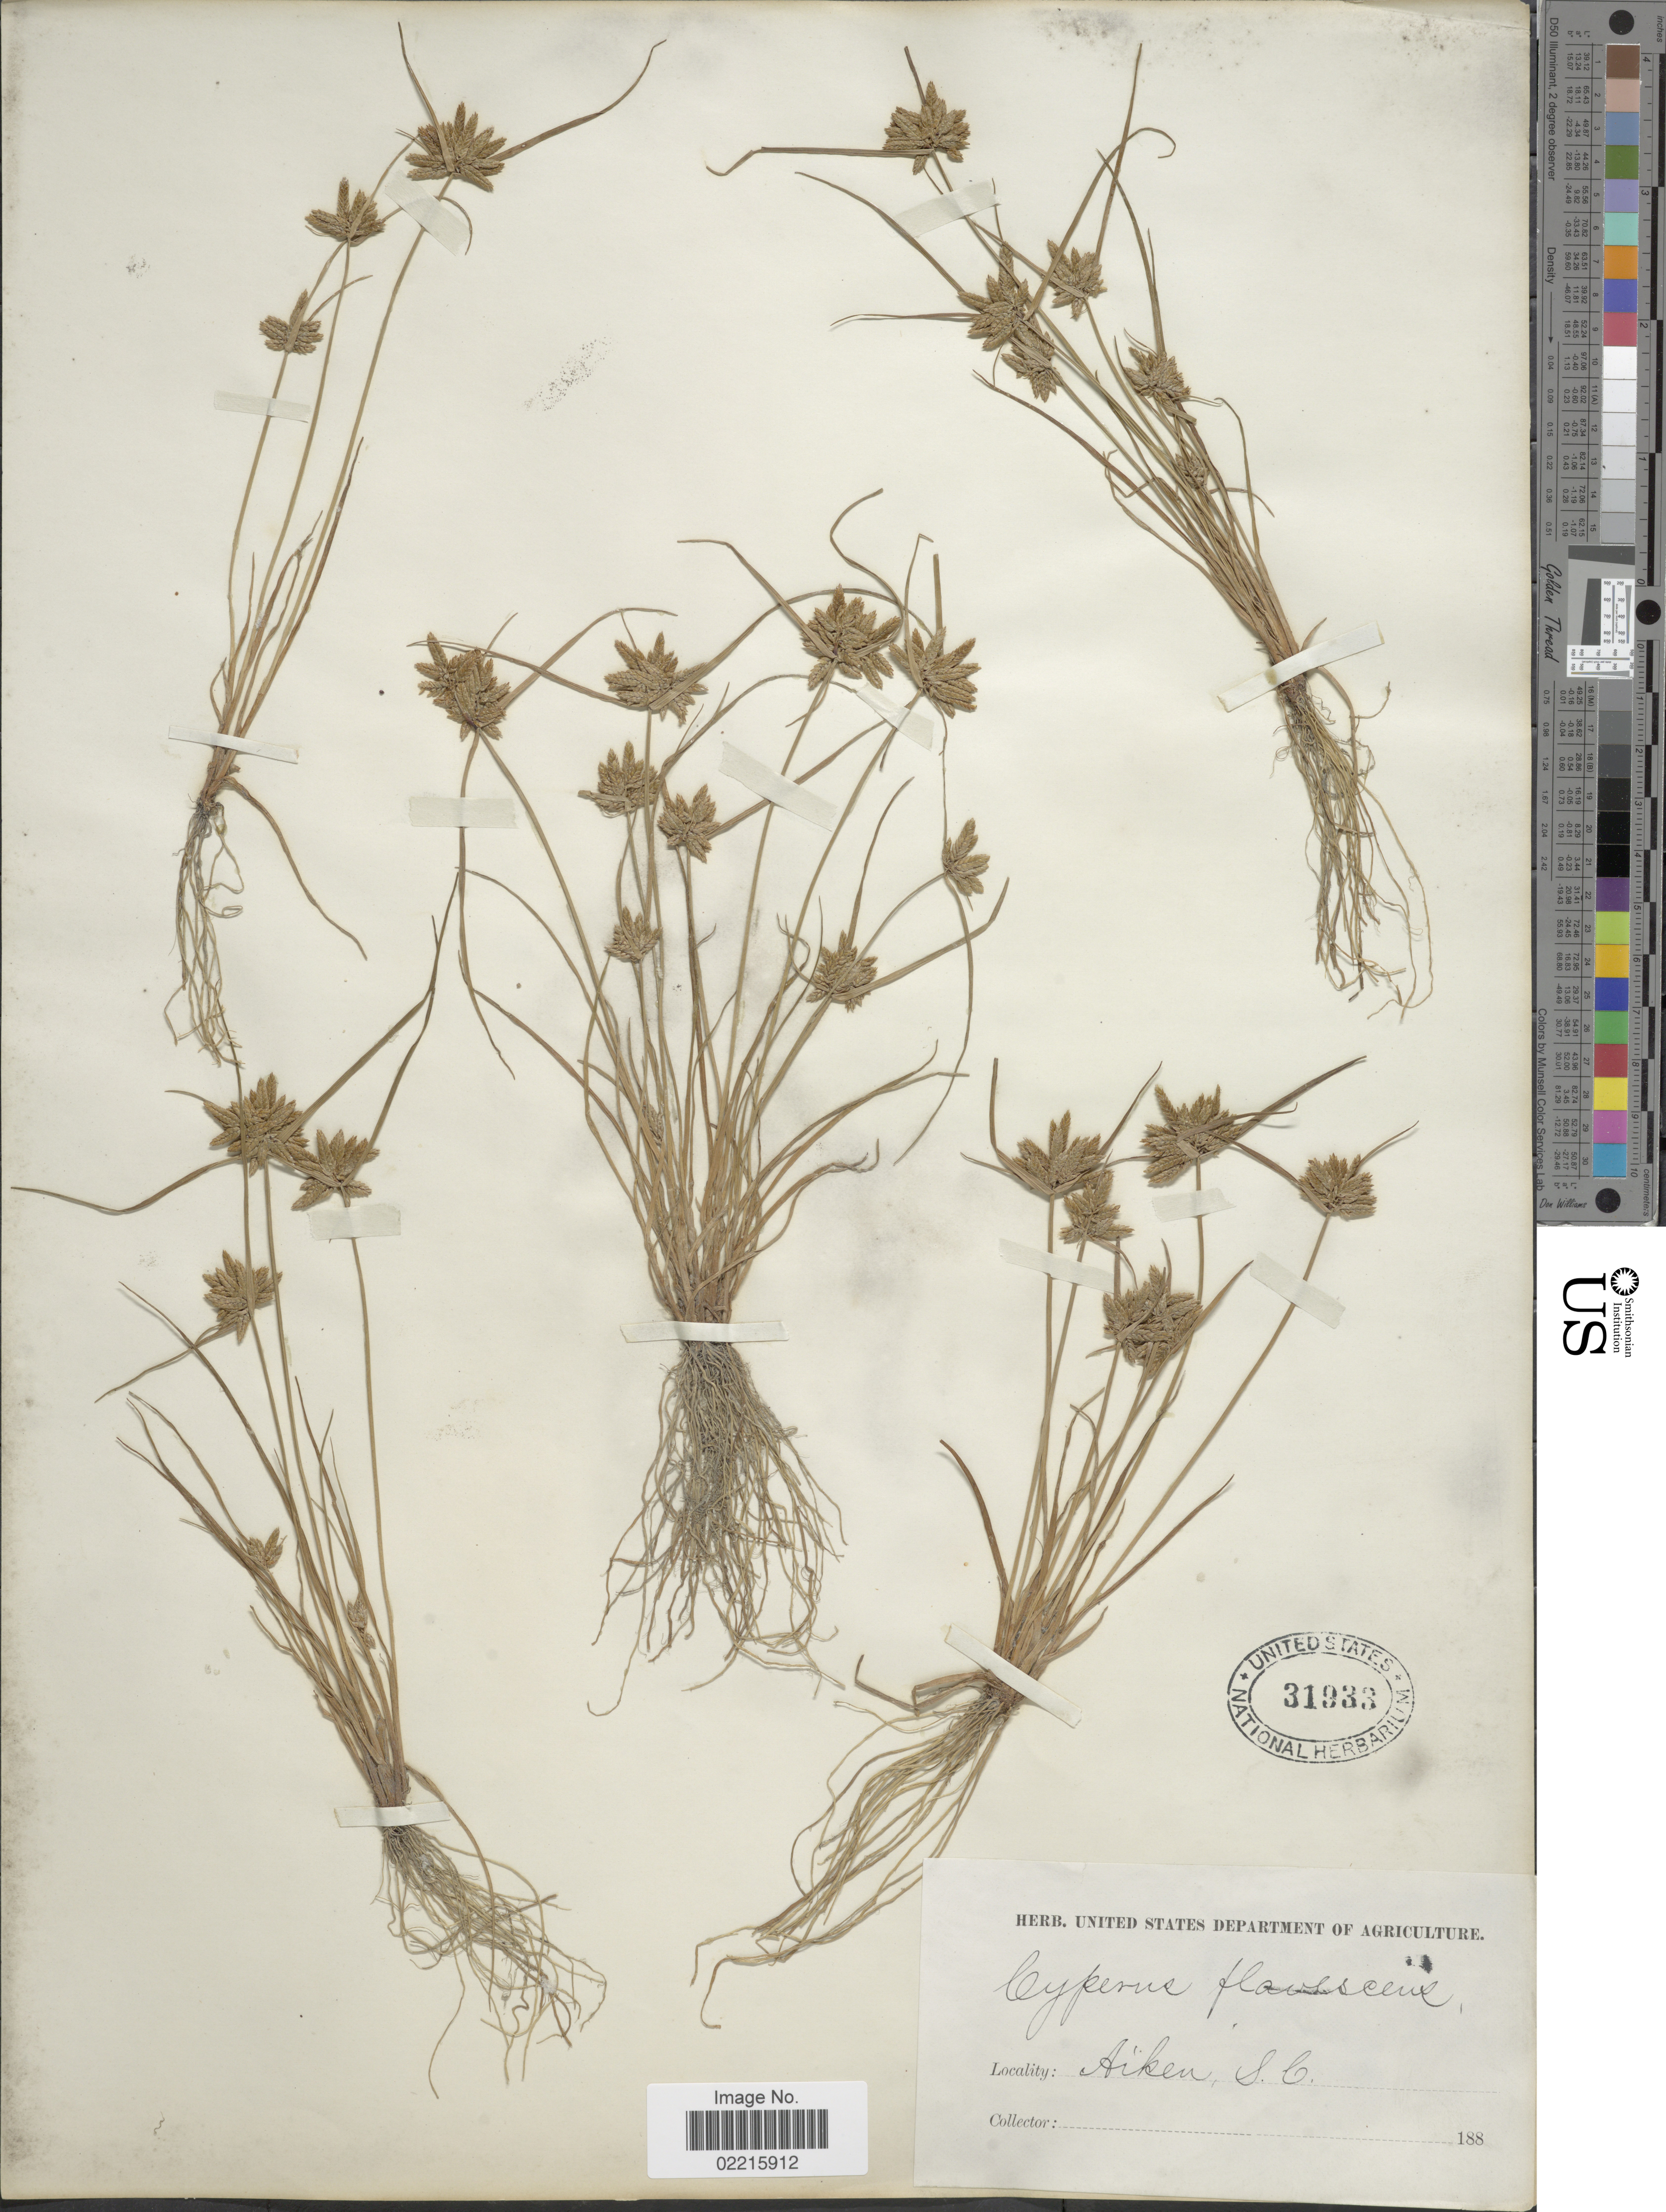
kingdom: Plantae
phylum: Tracheophyta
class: Liliopsida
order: Poales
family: Cyperaceae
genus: Cyperus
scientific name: Cyperus flavescens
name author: L.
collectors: ex herb. U. S. Department of Agriculture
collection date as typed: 188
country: United States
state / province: South Carolina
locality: Aiken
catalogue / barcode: US 31933